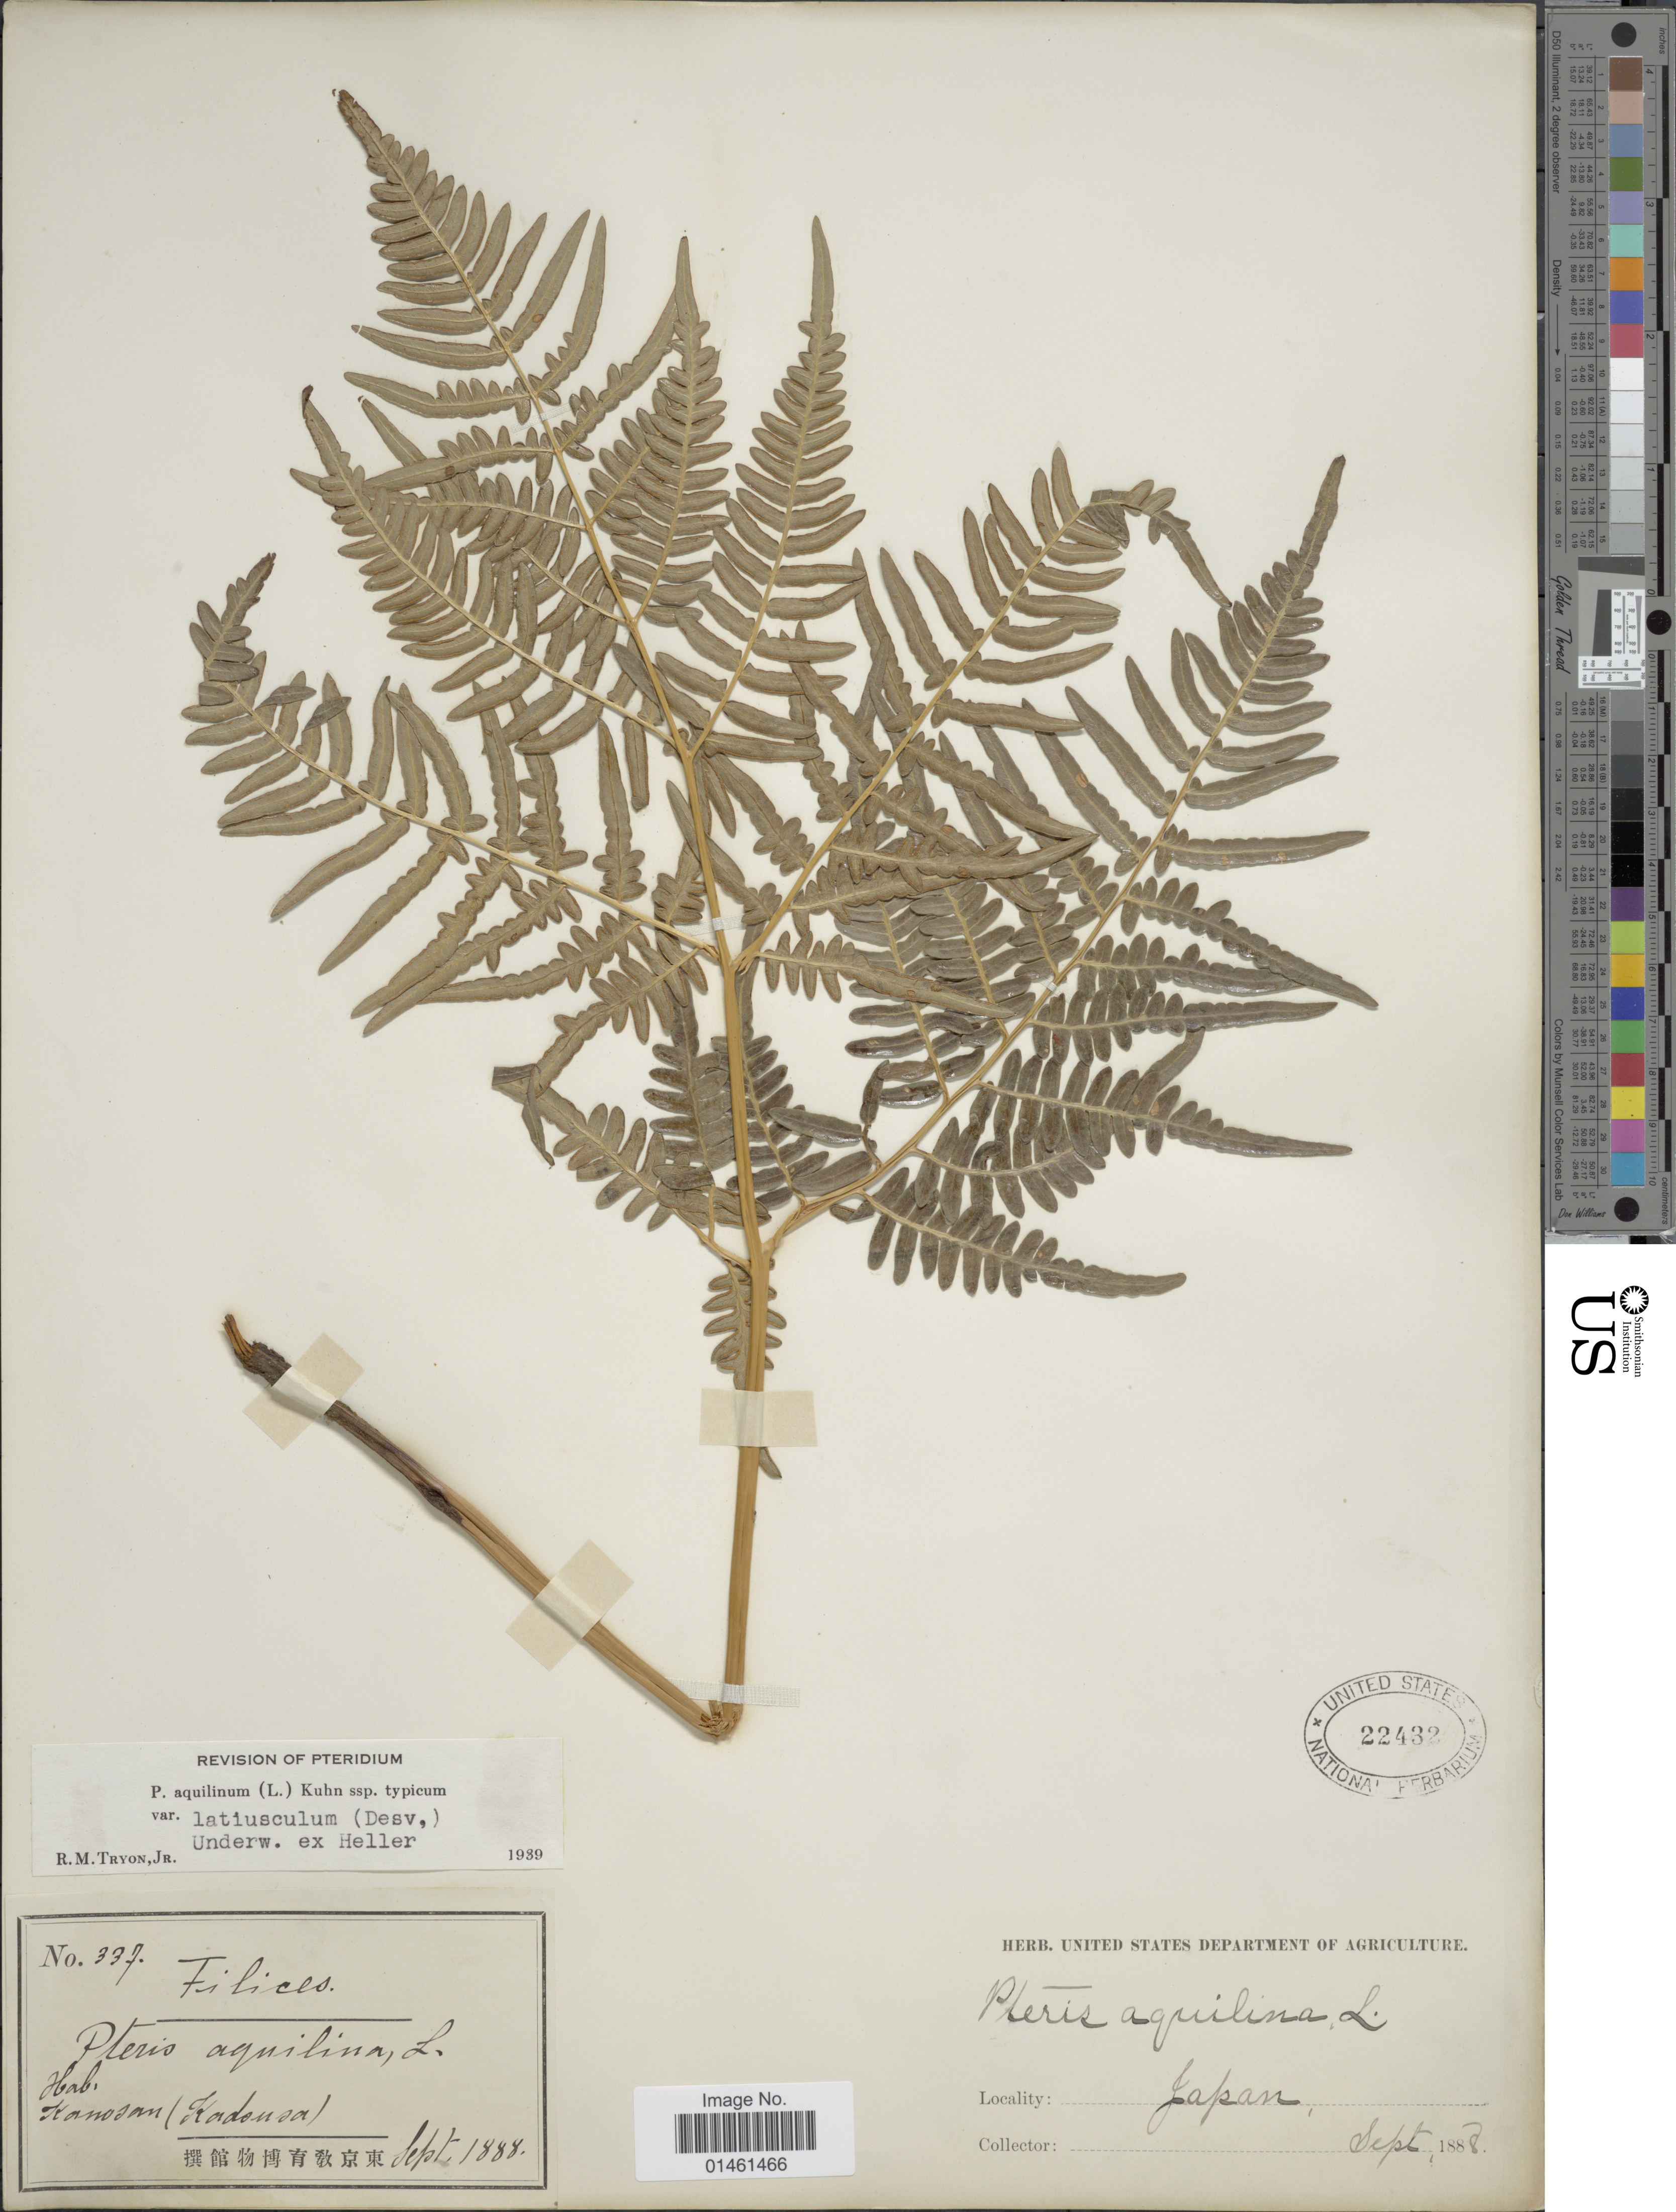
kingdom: Plantae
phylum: Tracheophyta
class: Polypodiopsida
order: Polypodiales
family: Dennstaedtiaceae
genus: Pteridium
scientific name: Pteridium aquilinum var. latiusculum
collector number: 337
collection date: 1888-09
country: Japan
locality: Kamosan(Kadonsa)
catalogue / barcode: US 22432